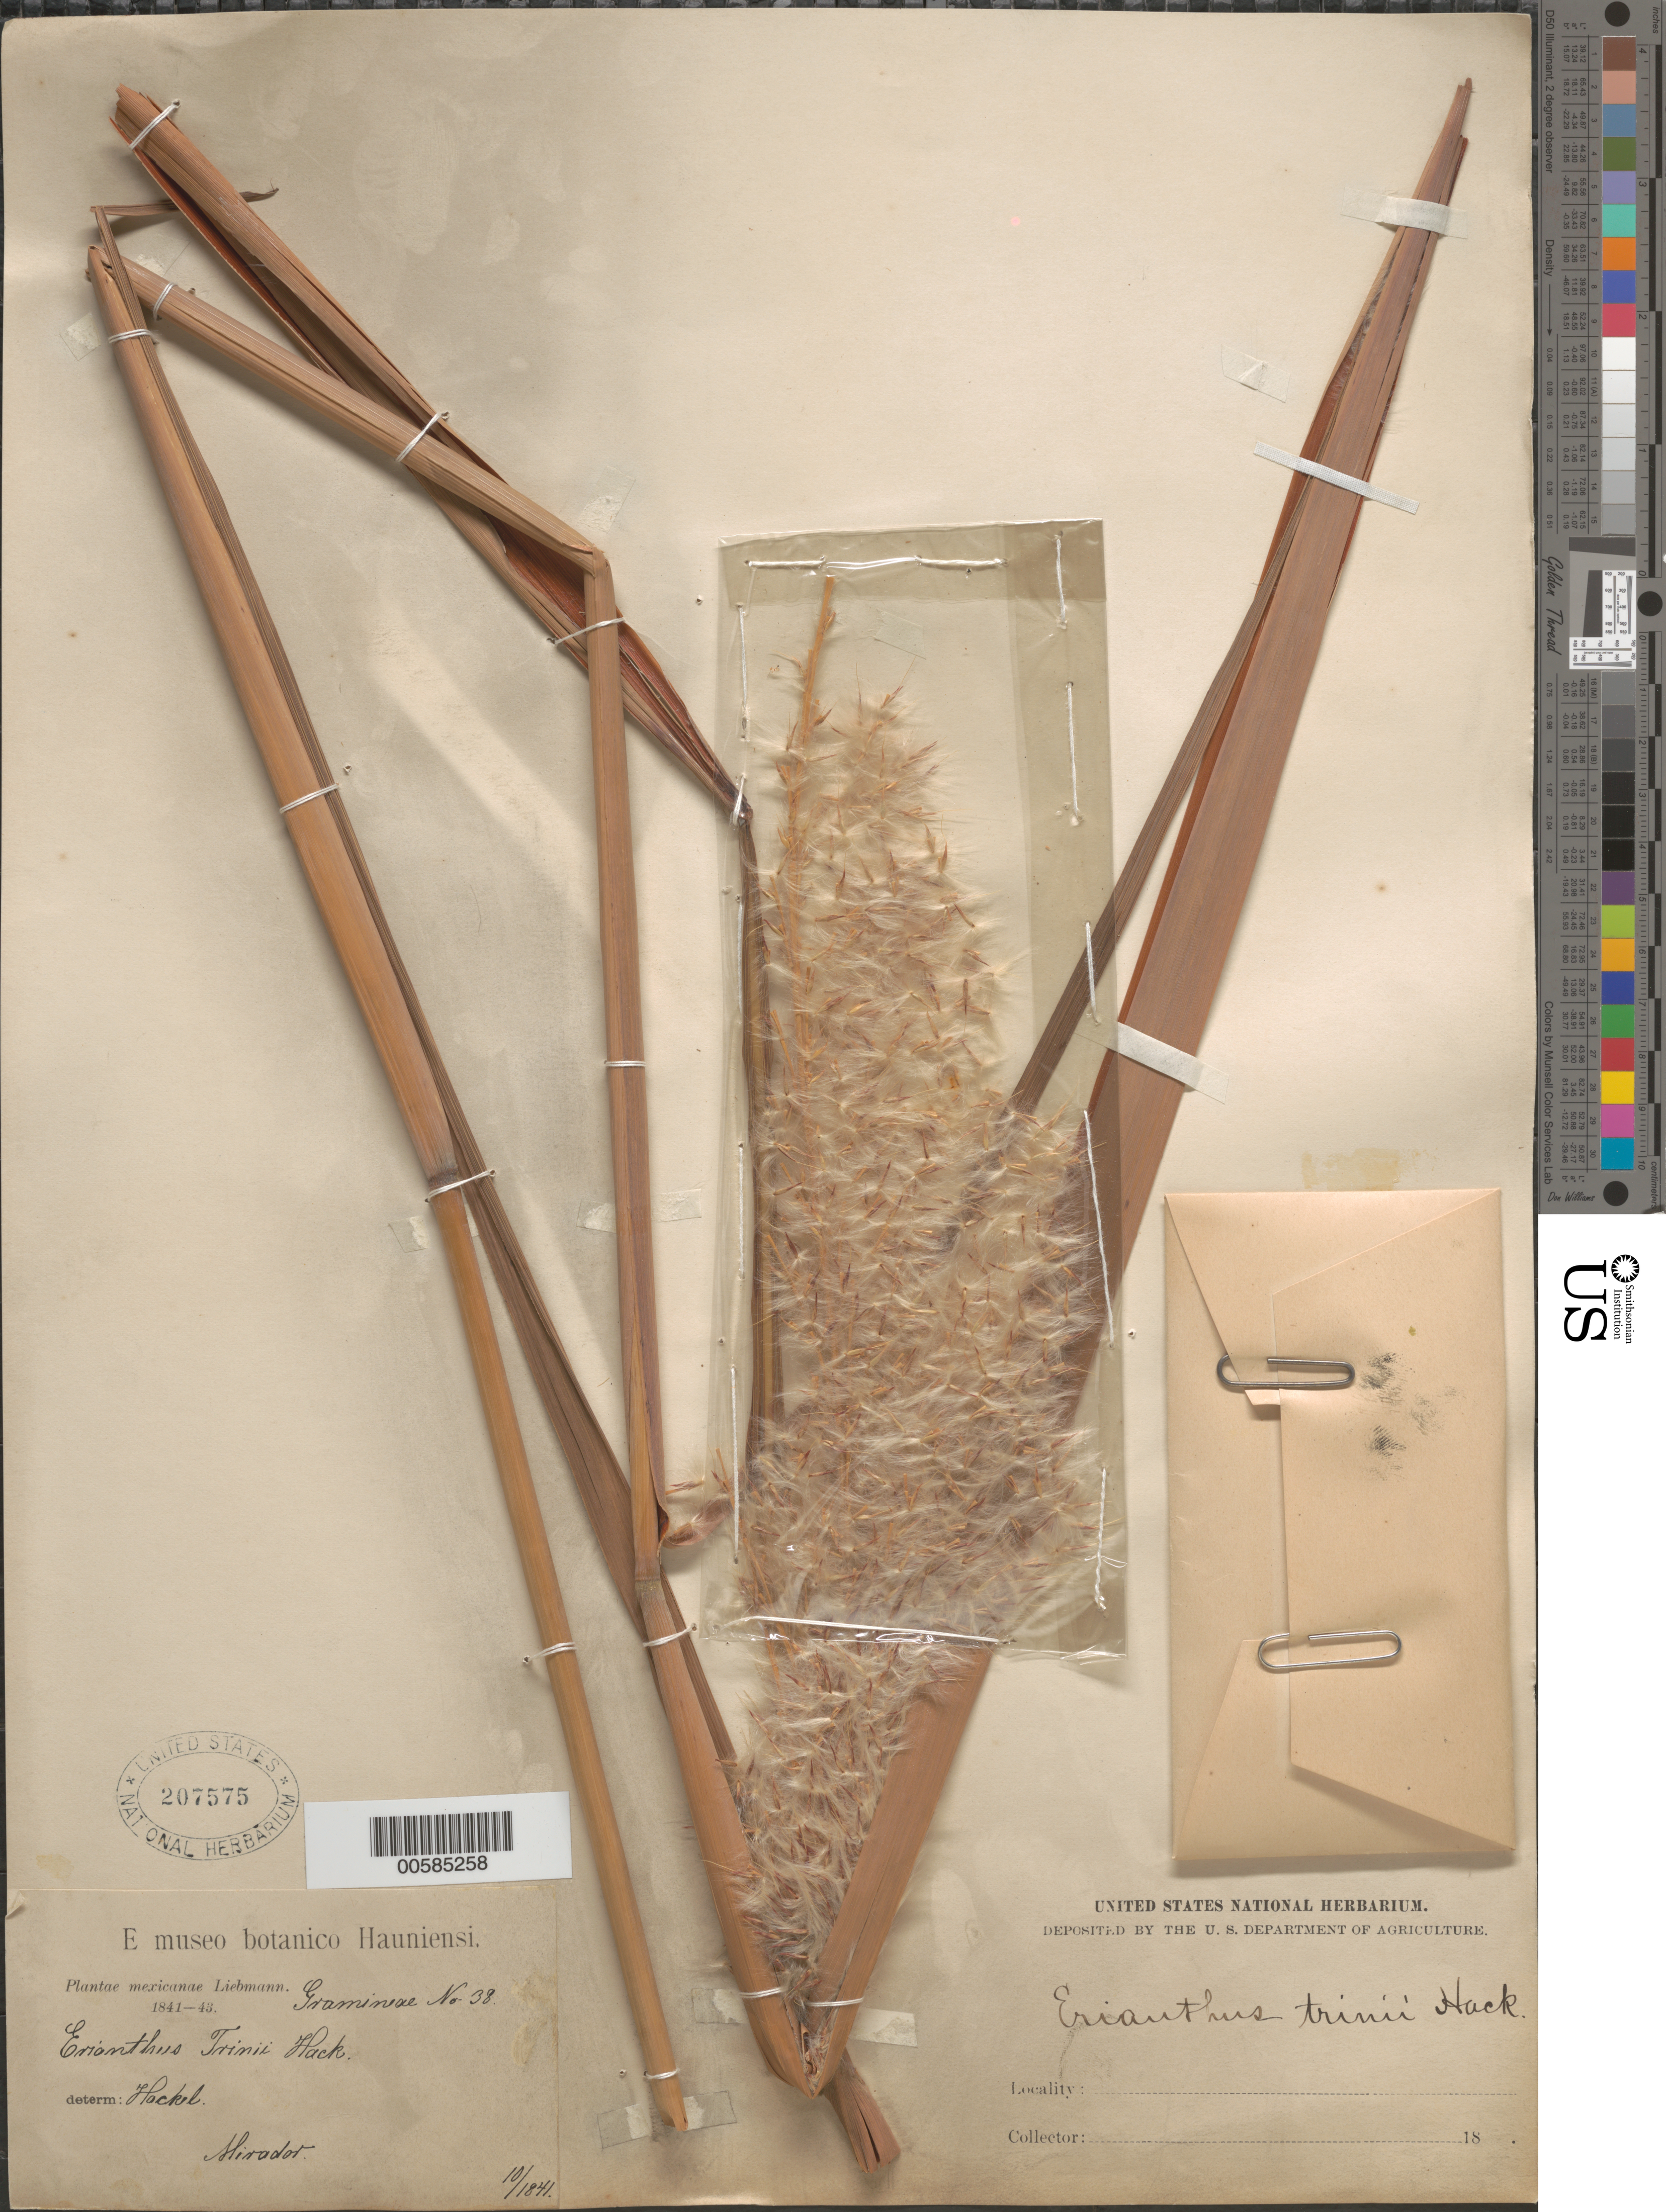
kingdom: Plantae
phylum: Tracheophyta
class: Liliopsida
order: Poales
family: Poaceae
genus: Erianthus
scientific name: Erianthus trinii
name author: Hack.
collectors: F. M. Liebmann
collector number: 38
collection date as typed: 0 Oct 1841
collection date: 1841-10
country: Mexico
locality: Mirador.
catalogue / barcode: US 207575